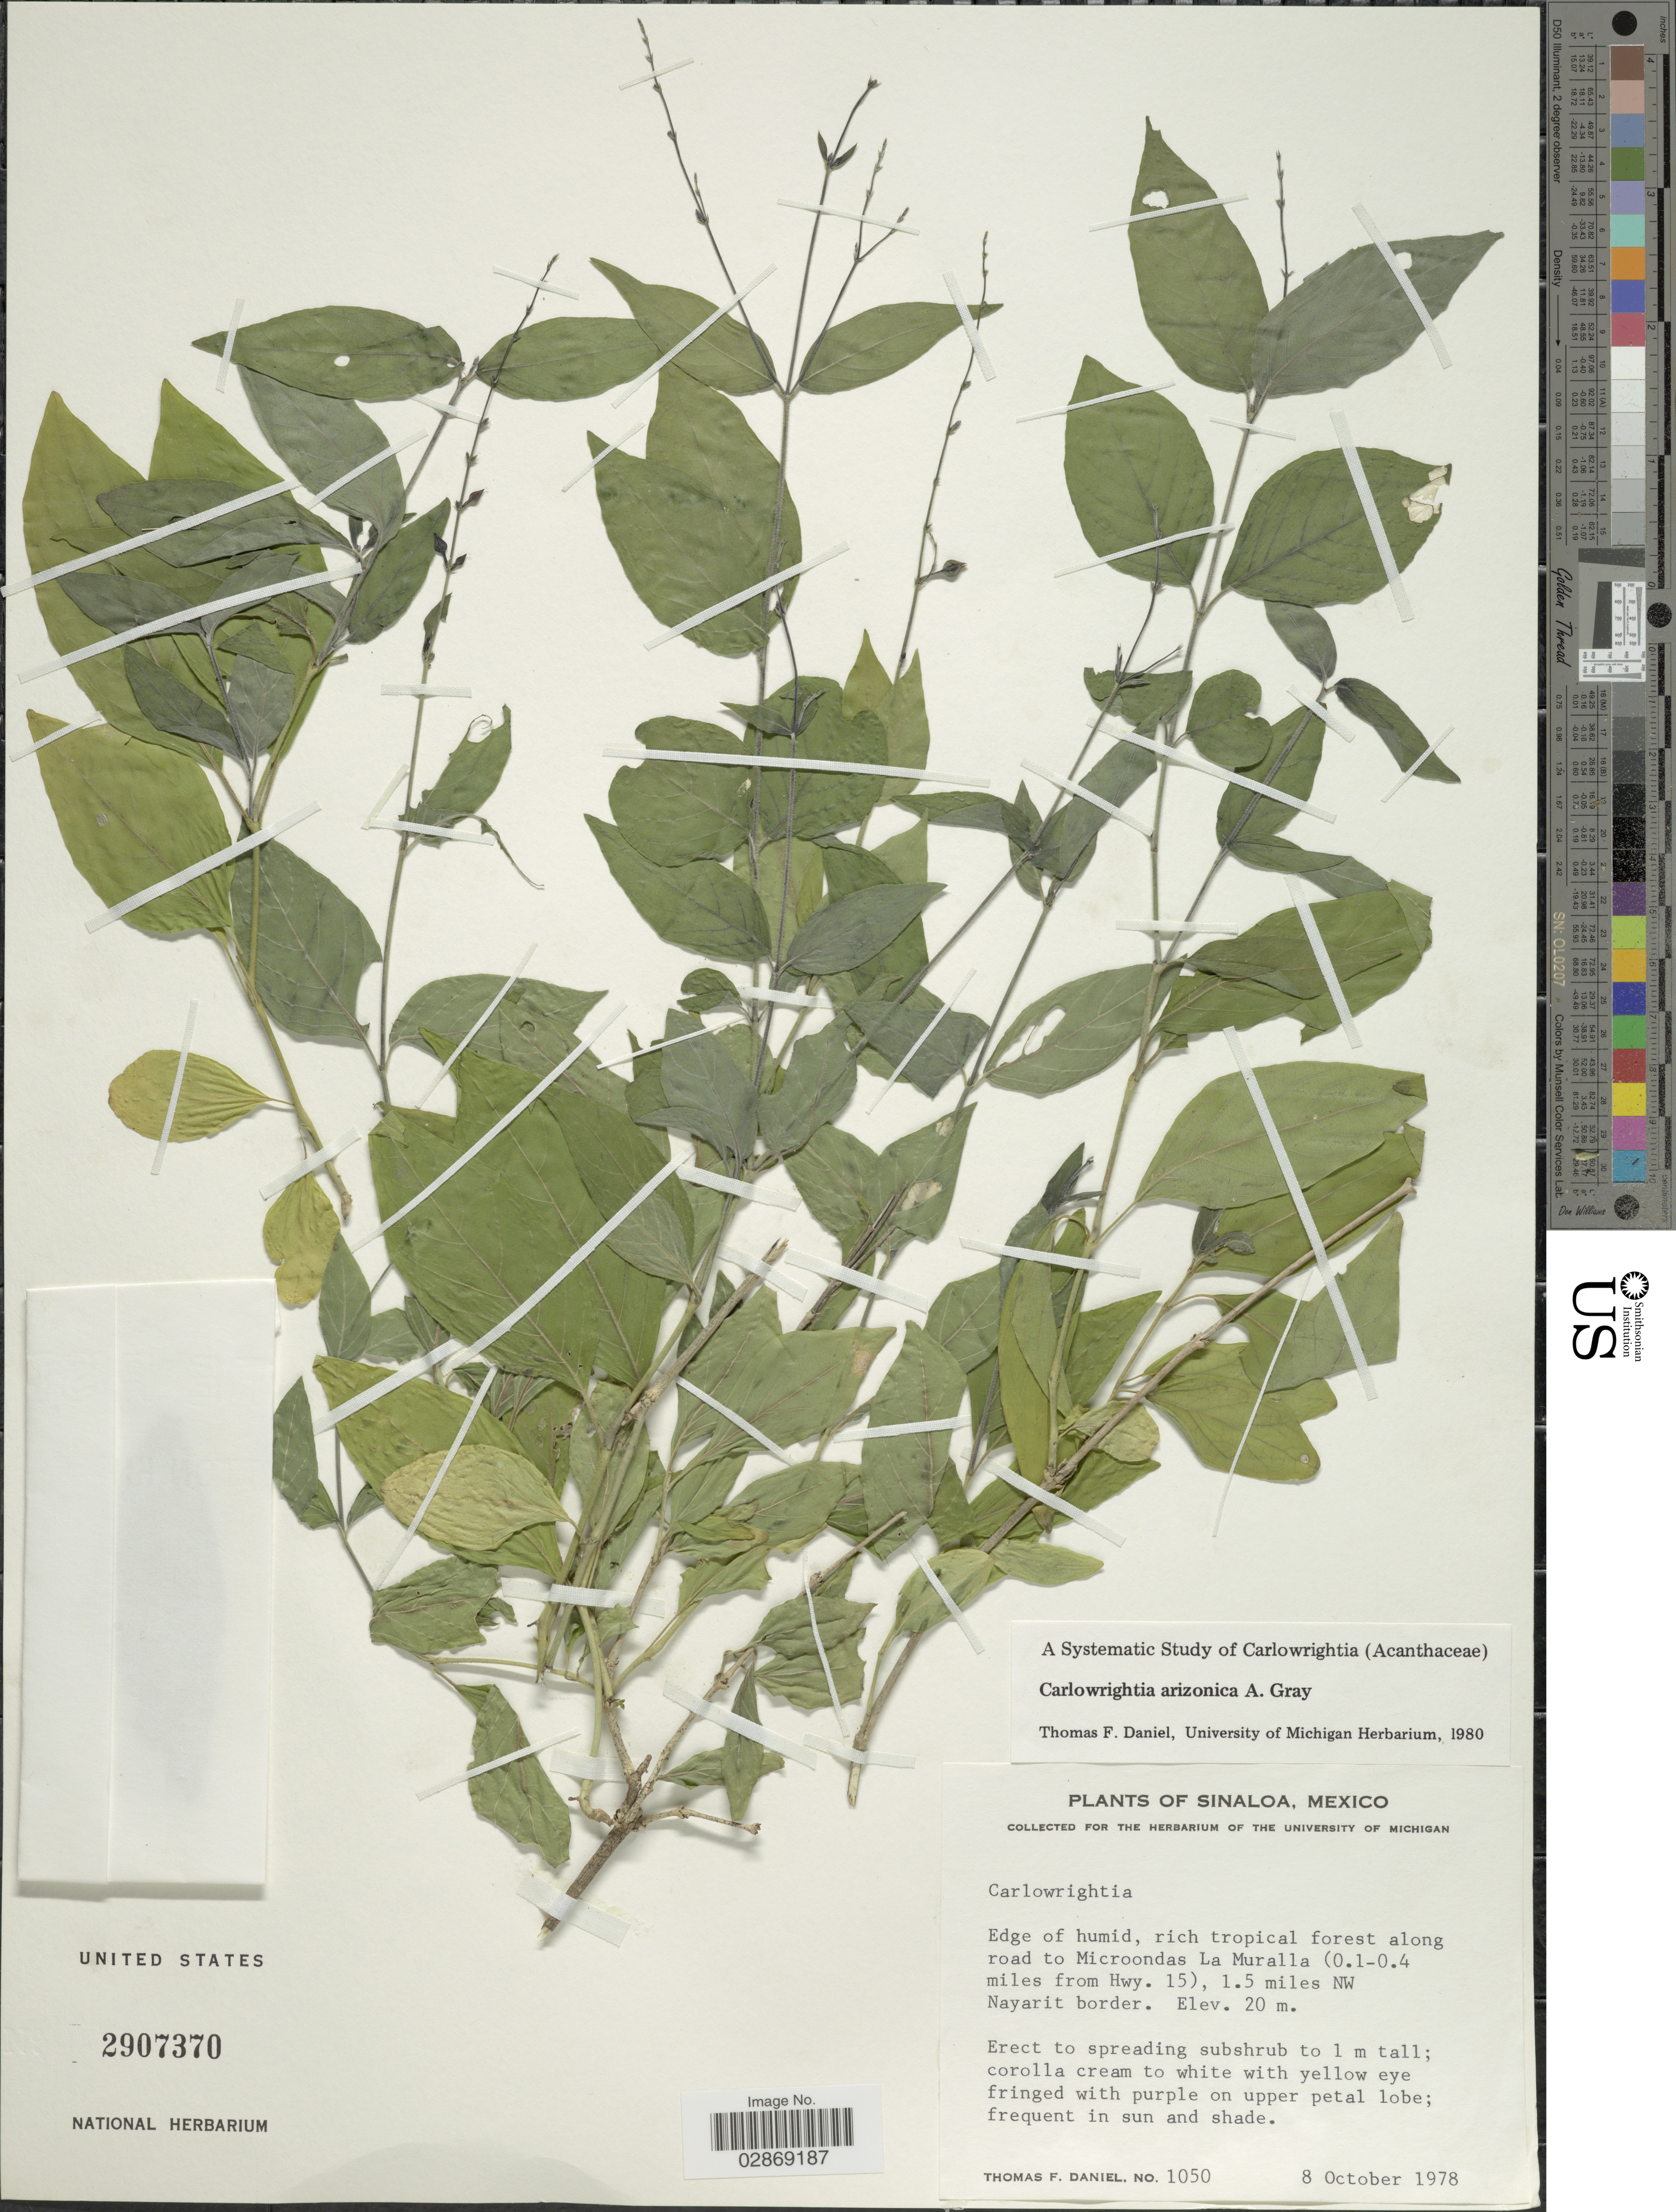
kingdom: Plantae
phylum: Tracheophyta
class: Magnoliopsida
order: Lamiales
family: Acanthaceae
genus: Carlowrightia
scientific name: Carlowrightia arizonica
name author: A. Gray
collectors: T. F. Daniel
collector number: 1050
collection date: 1978-10-08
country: Mexico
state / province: Sinaloa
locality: Edge of humid, rich tropical forest along road to Microondas La Muralla (0.1-0.4 miles from Hwy. 15), 1.5 miles NW Nayarit border.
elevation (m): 20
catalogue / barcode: US 2907370